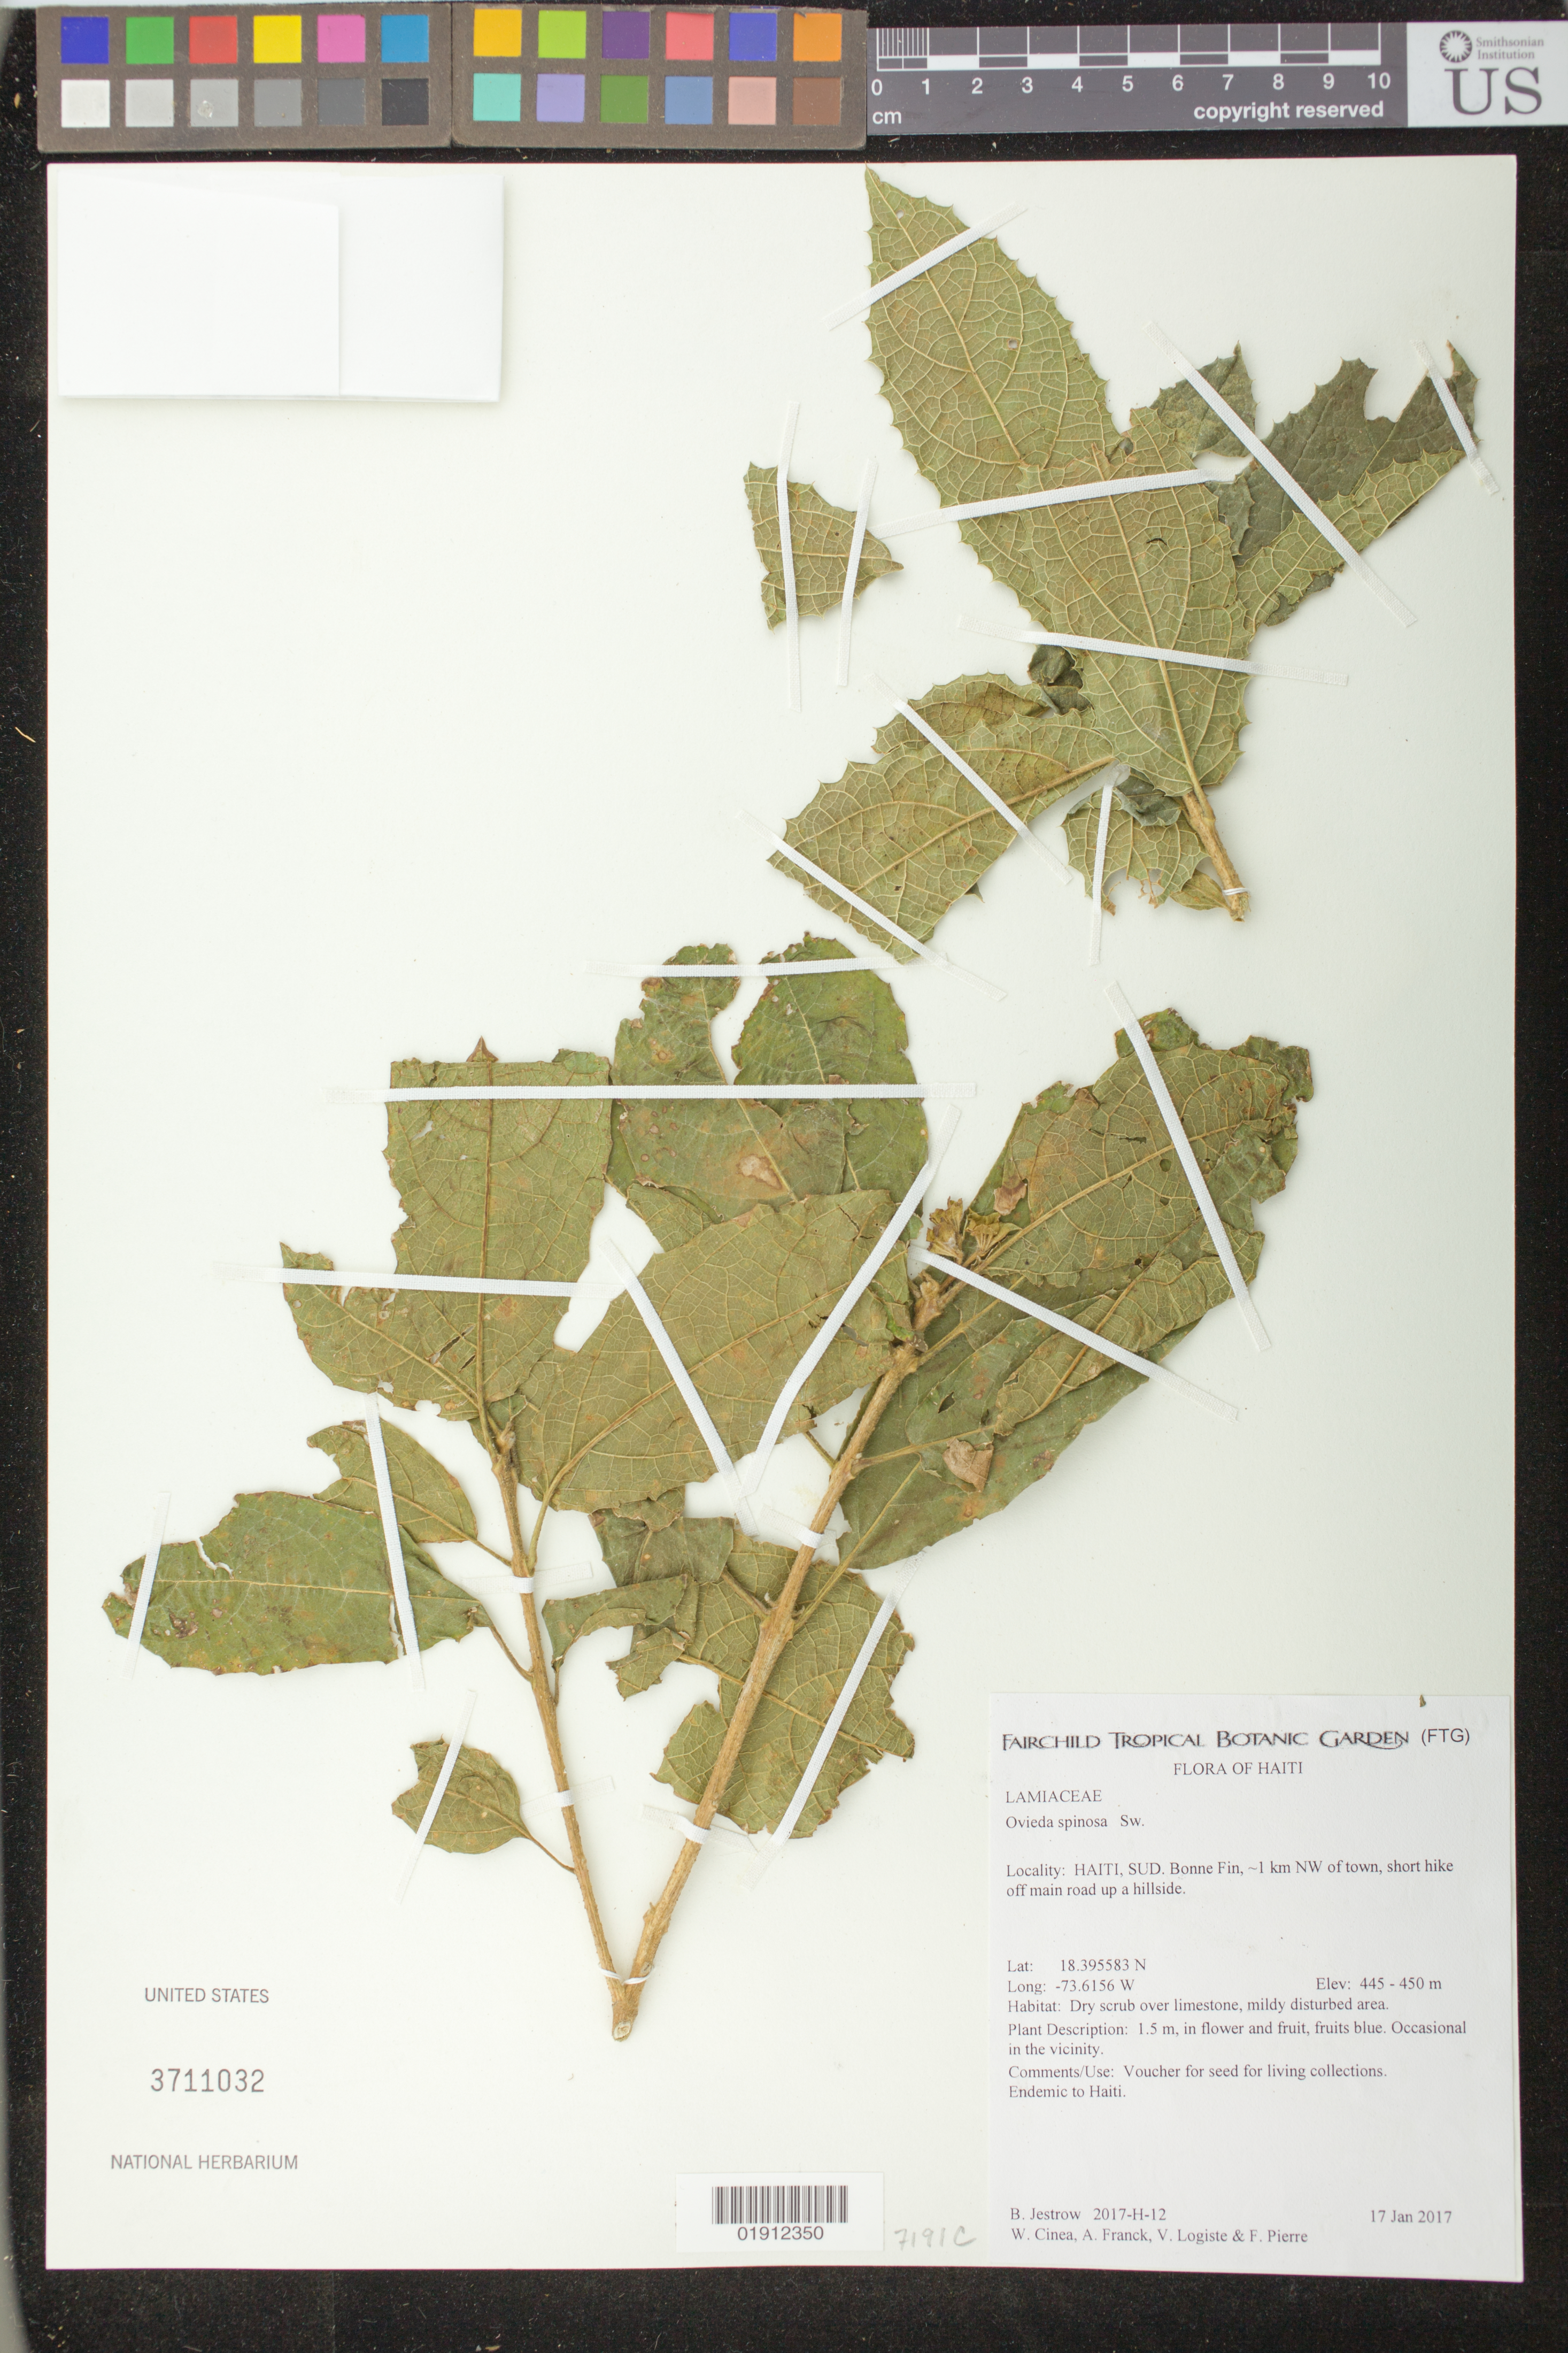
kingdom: Plantae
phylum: Tracheophyta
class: Magnoliopsida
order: Lamiales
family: Lamiaceae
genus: Ovieda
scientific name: Ovieda spinosa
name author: Sw.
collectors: B. Jestrow, W. Cinea, A. R. Franck, V. Logiste & F. Pierre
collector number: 2017-H-12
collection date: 2017-01-17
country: Haiti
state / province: Sud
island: Hispaniola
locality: Bonne Fin, ca. 1 km NW of town, short hike off main road up a hillside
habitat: Dry scrub over limestone, mildly disturbed area. Occasional in the vicinity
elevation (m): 445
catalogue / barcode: US 3711032